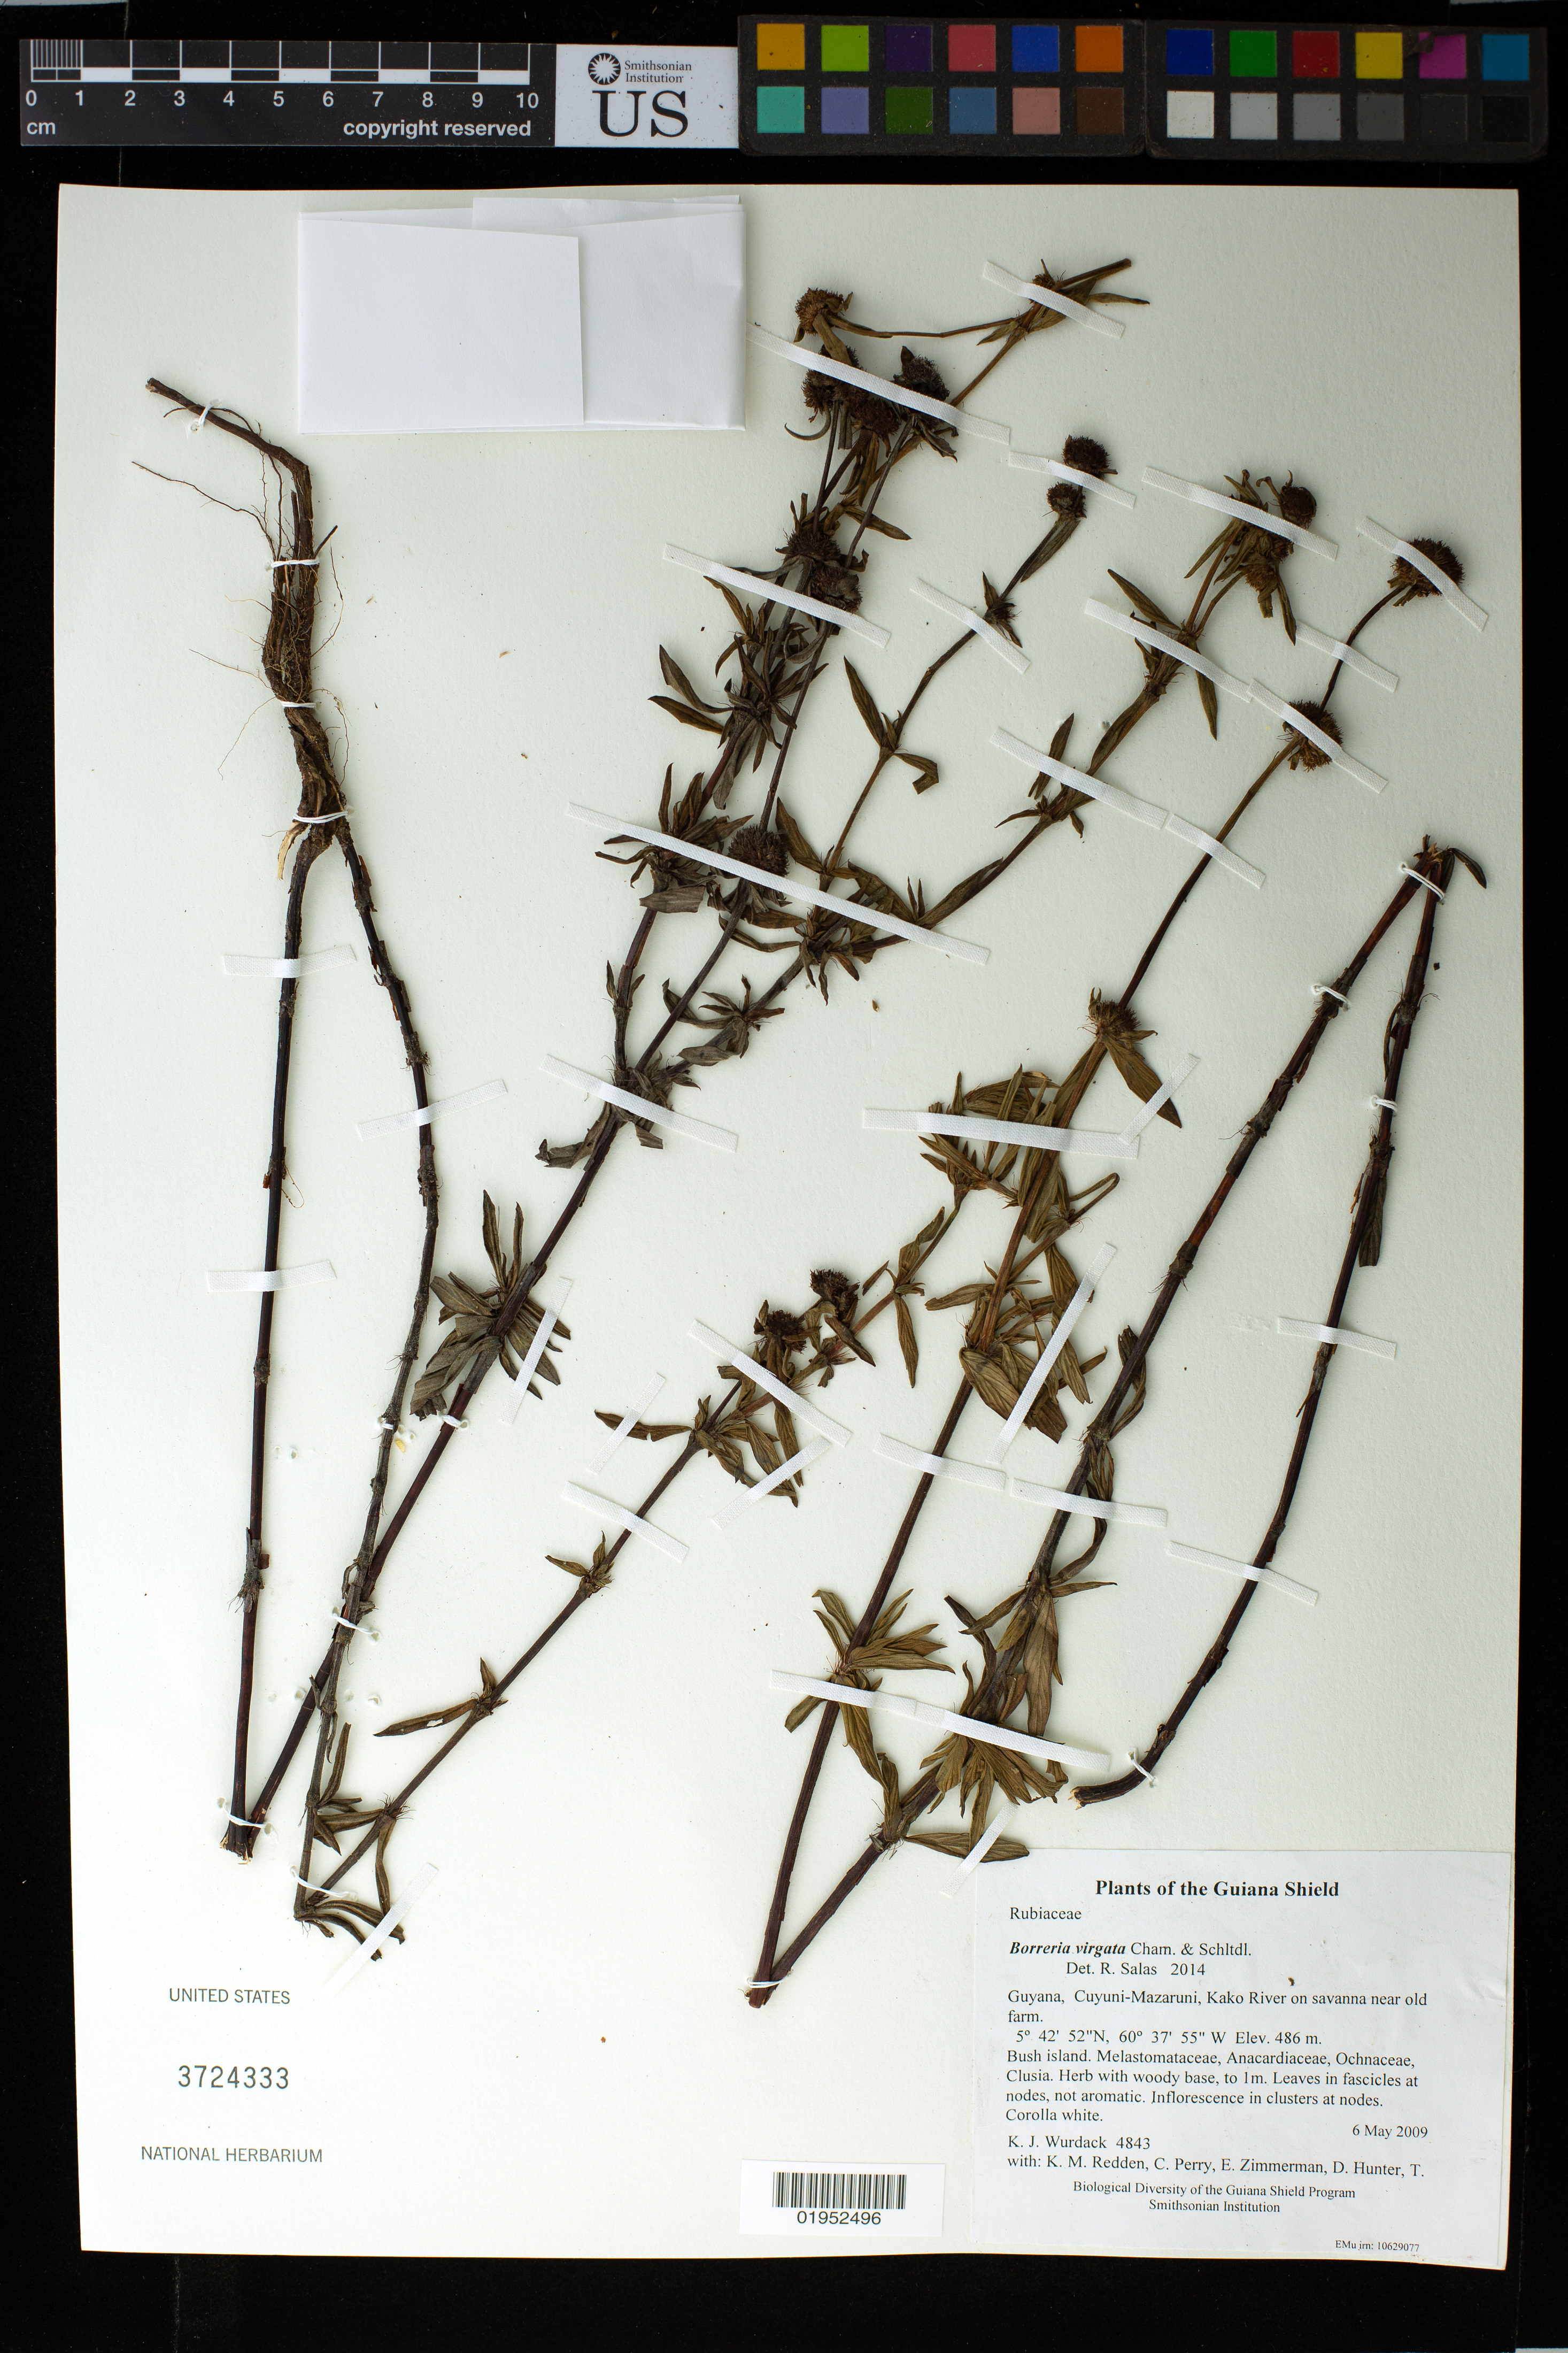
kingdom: Plantae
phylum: Tracheophyta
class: Magnoliopsida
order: Gentianales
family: Rubiaceae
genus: Borreria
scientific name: Borreria virgata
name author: Cham. & Schltdl.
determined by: Salas, R.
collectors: K. Wurdack, K. M. Redden, C. Perry, E. Zimmerman, D. Hunter, T. Hunter & V. Roland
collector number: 4843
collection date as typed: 6 May 2009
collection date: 2009-05-06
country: Guyana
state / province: Cuyuni-Mazaruni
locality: Kako River on savanna near old farm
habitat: Bush island. Melastomataceae, Anacardiaceae, Ochnaceae, Clusia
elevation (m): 486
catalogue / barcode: US 3724333